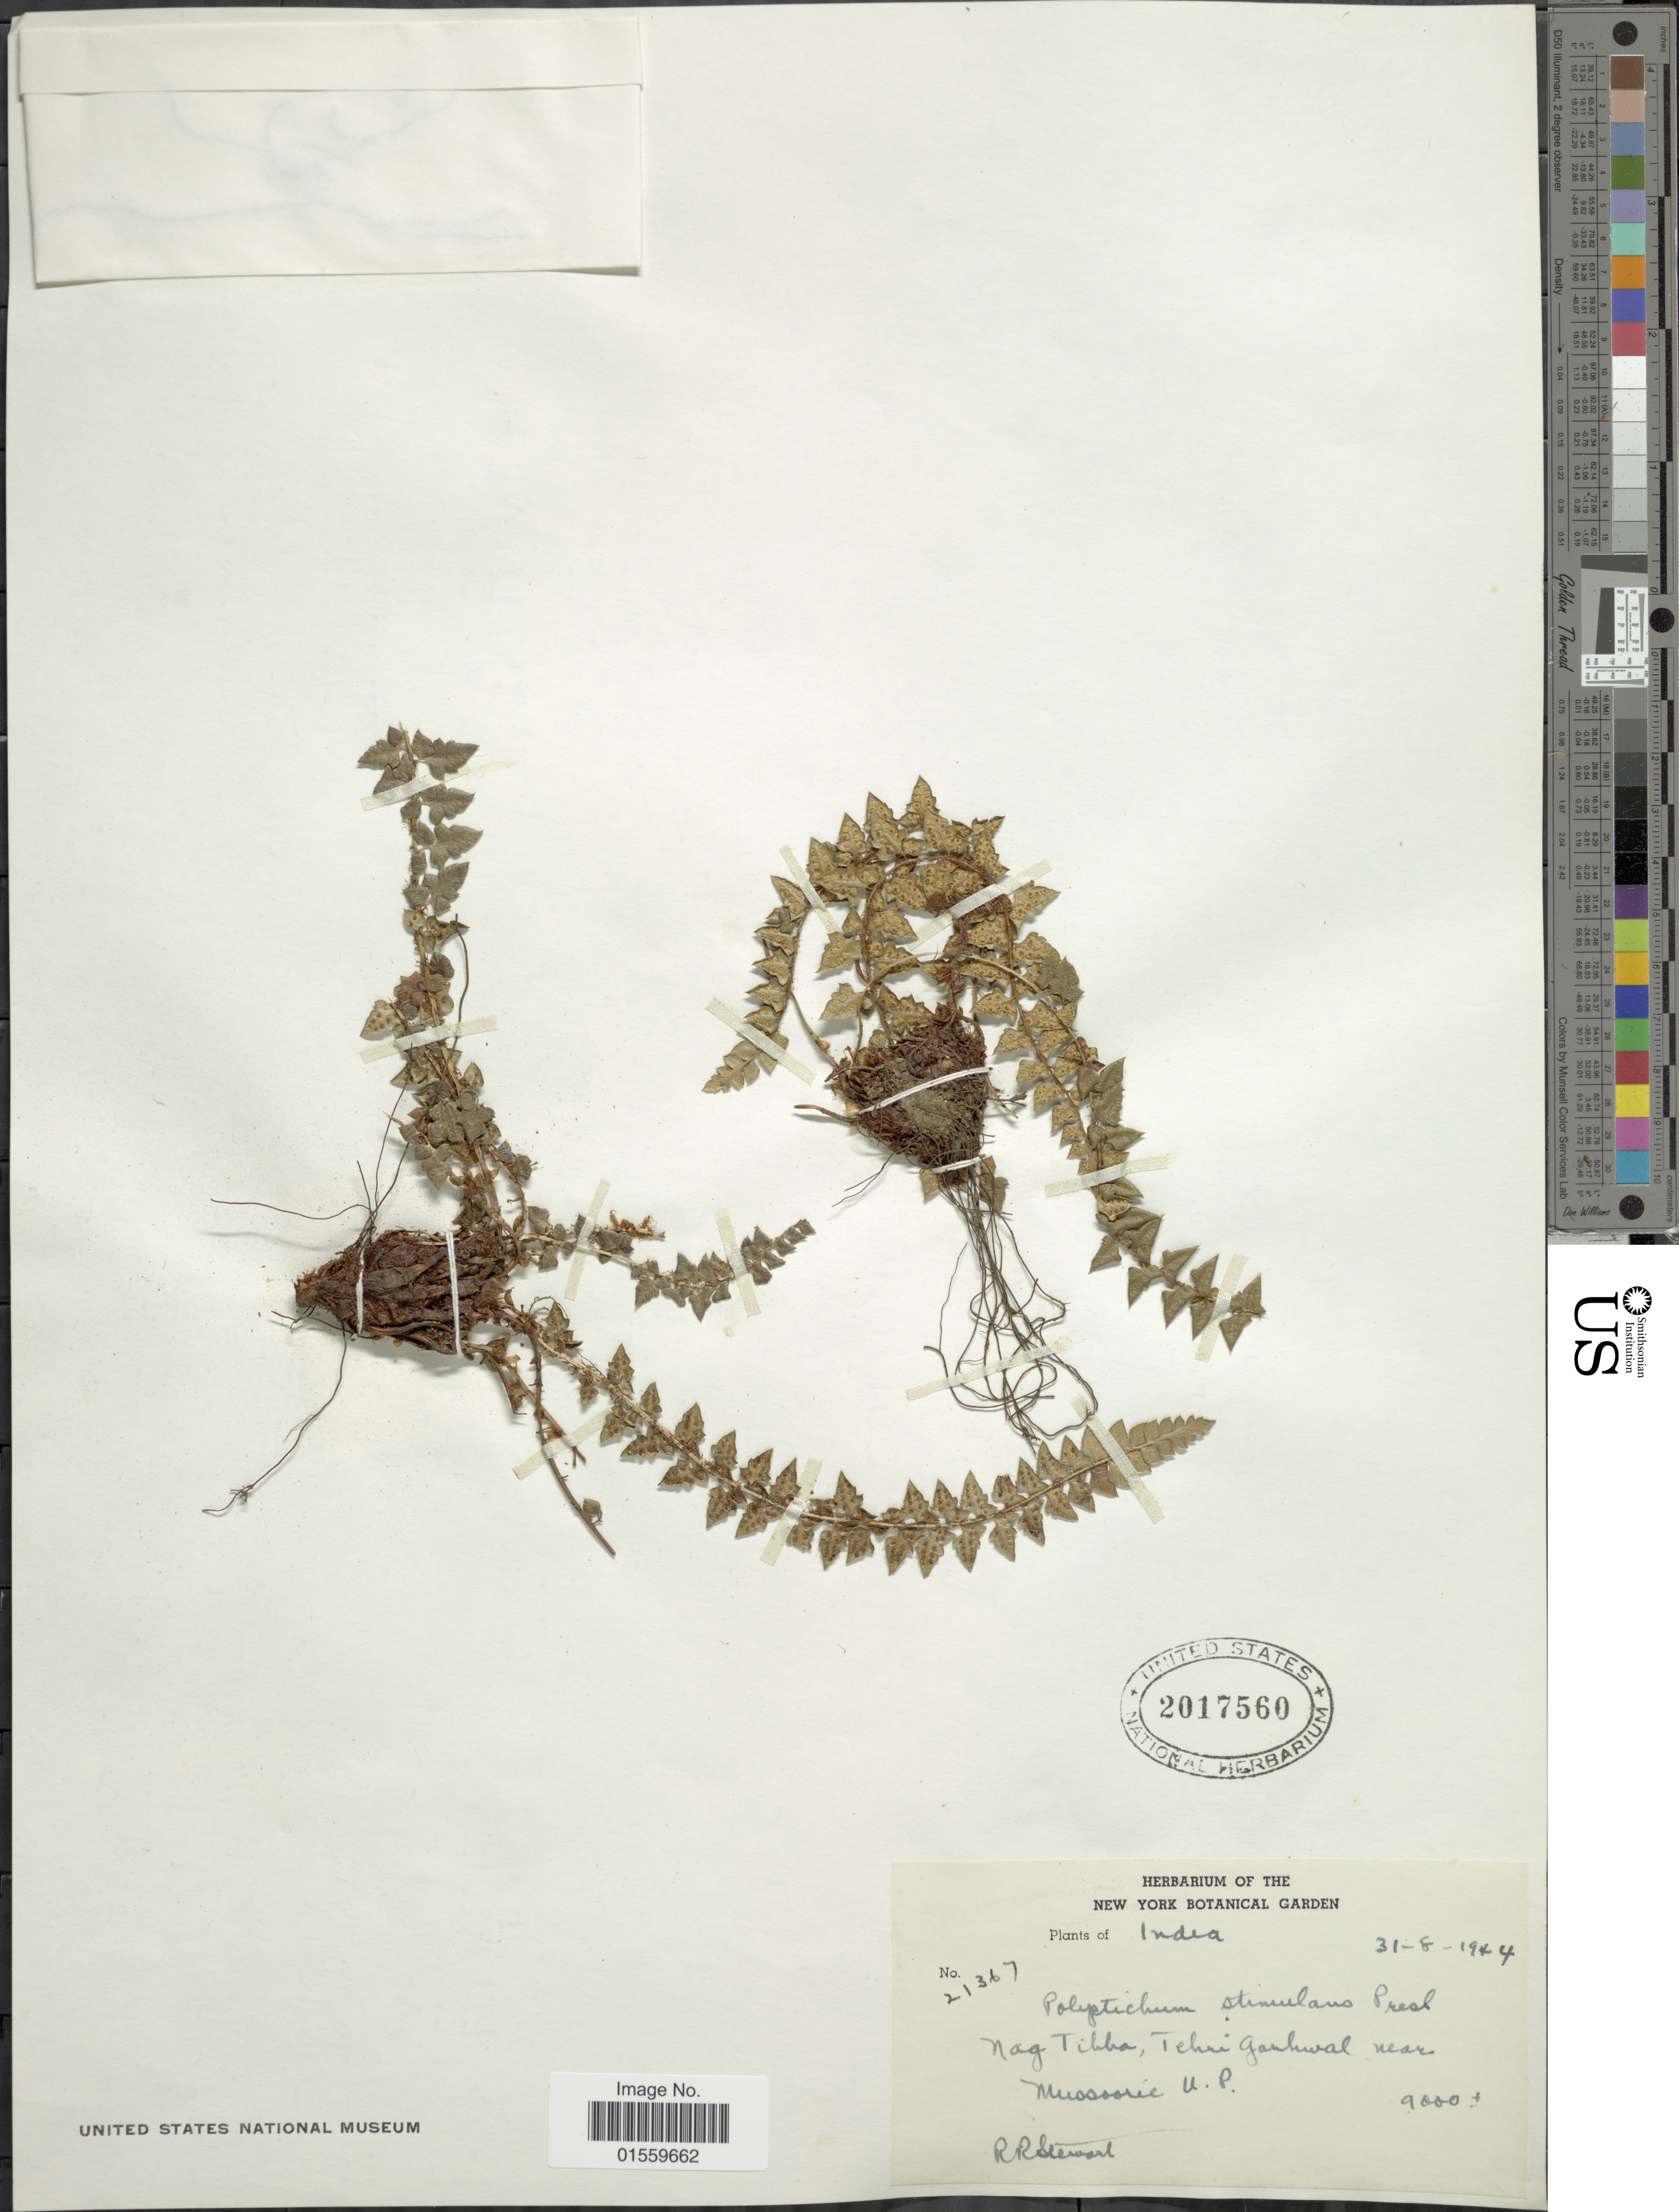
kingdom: Plantae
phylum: Tracheophyta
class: Polypodiopsida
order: Polypodiales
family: Dryopteridaceae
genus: Polystichum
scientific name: Polystichum stimulans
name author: (Kunze ex Mett.) Bedd.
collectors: R. R. Stewart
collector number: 21367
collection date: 1944-08-31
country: India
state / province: Uttarakhand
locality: Nag Tibba, Tehri Garhwal near Mussoorie U. P.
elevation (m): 2743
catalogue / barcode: US 2017560